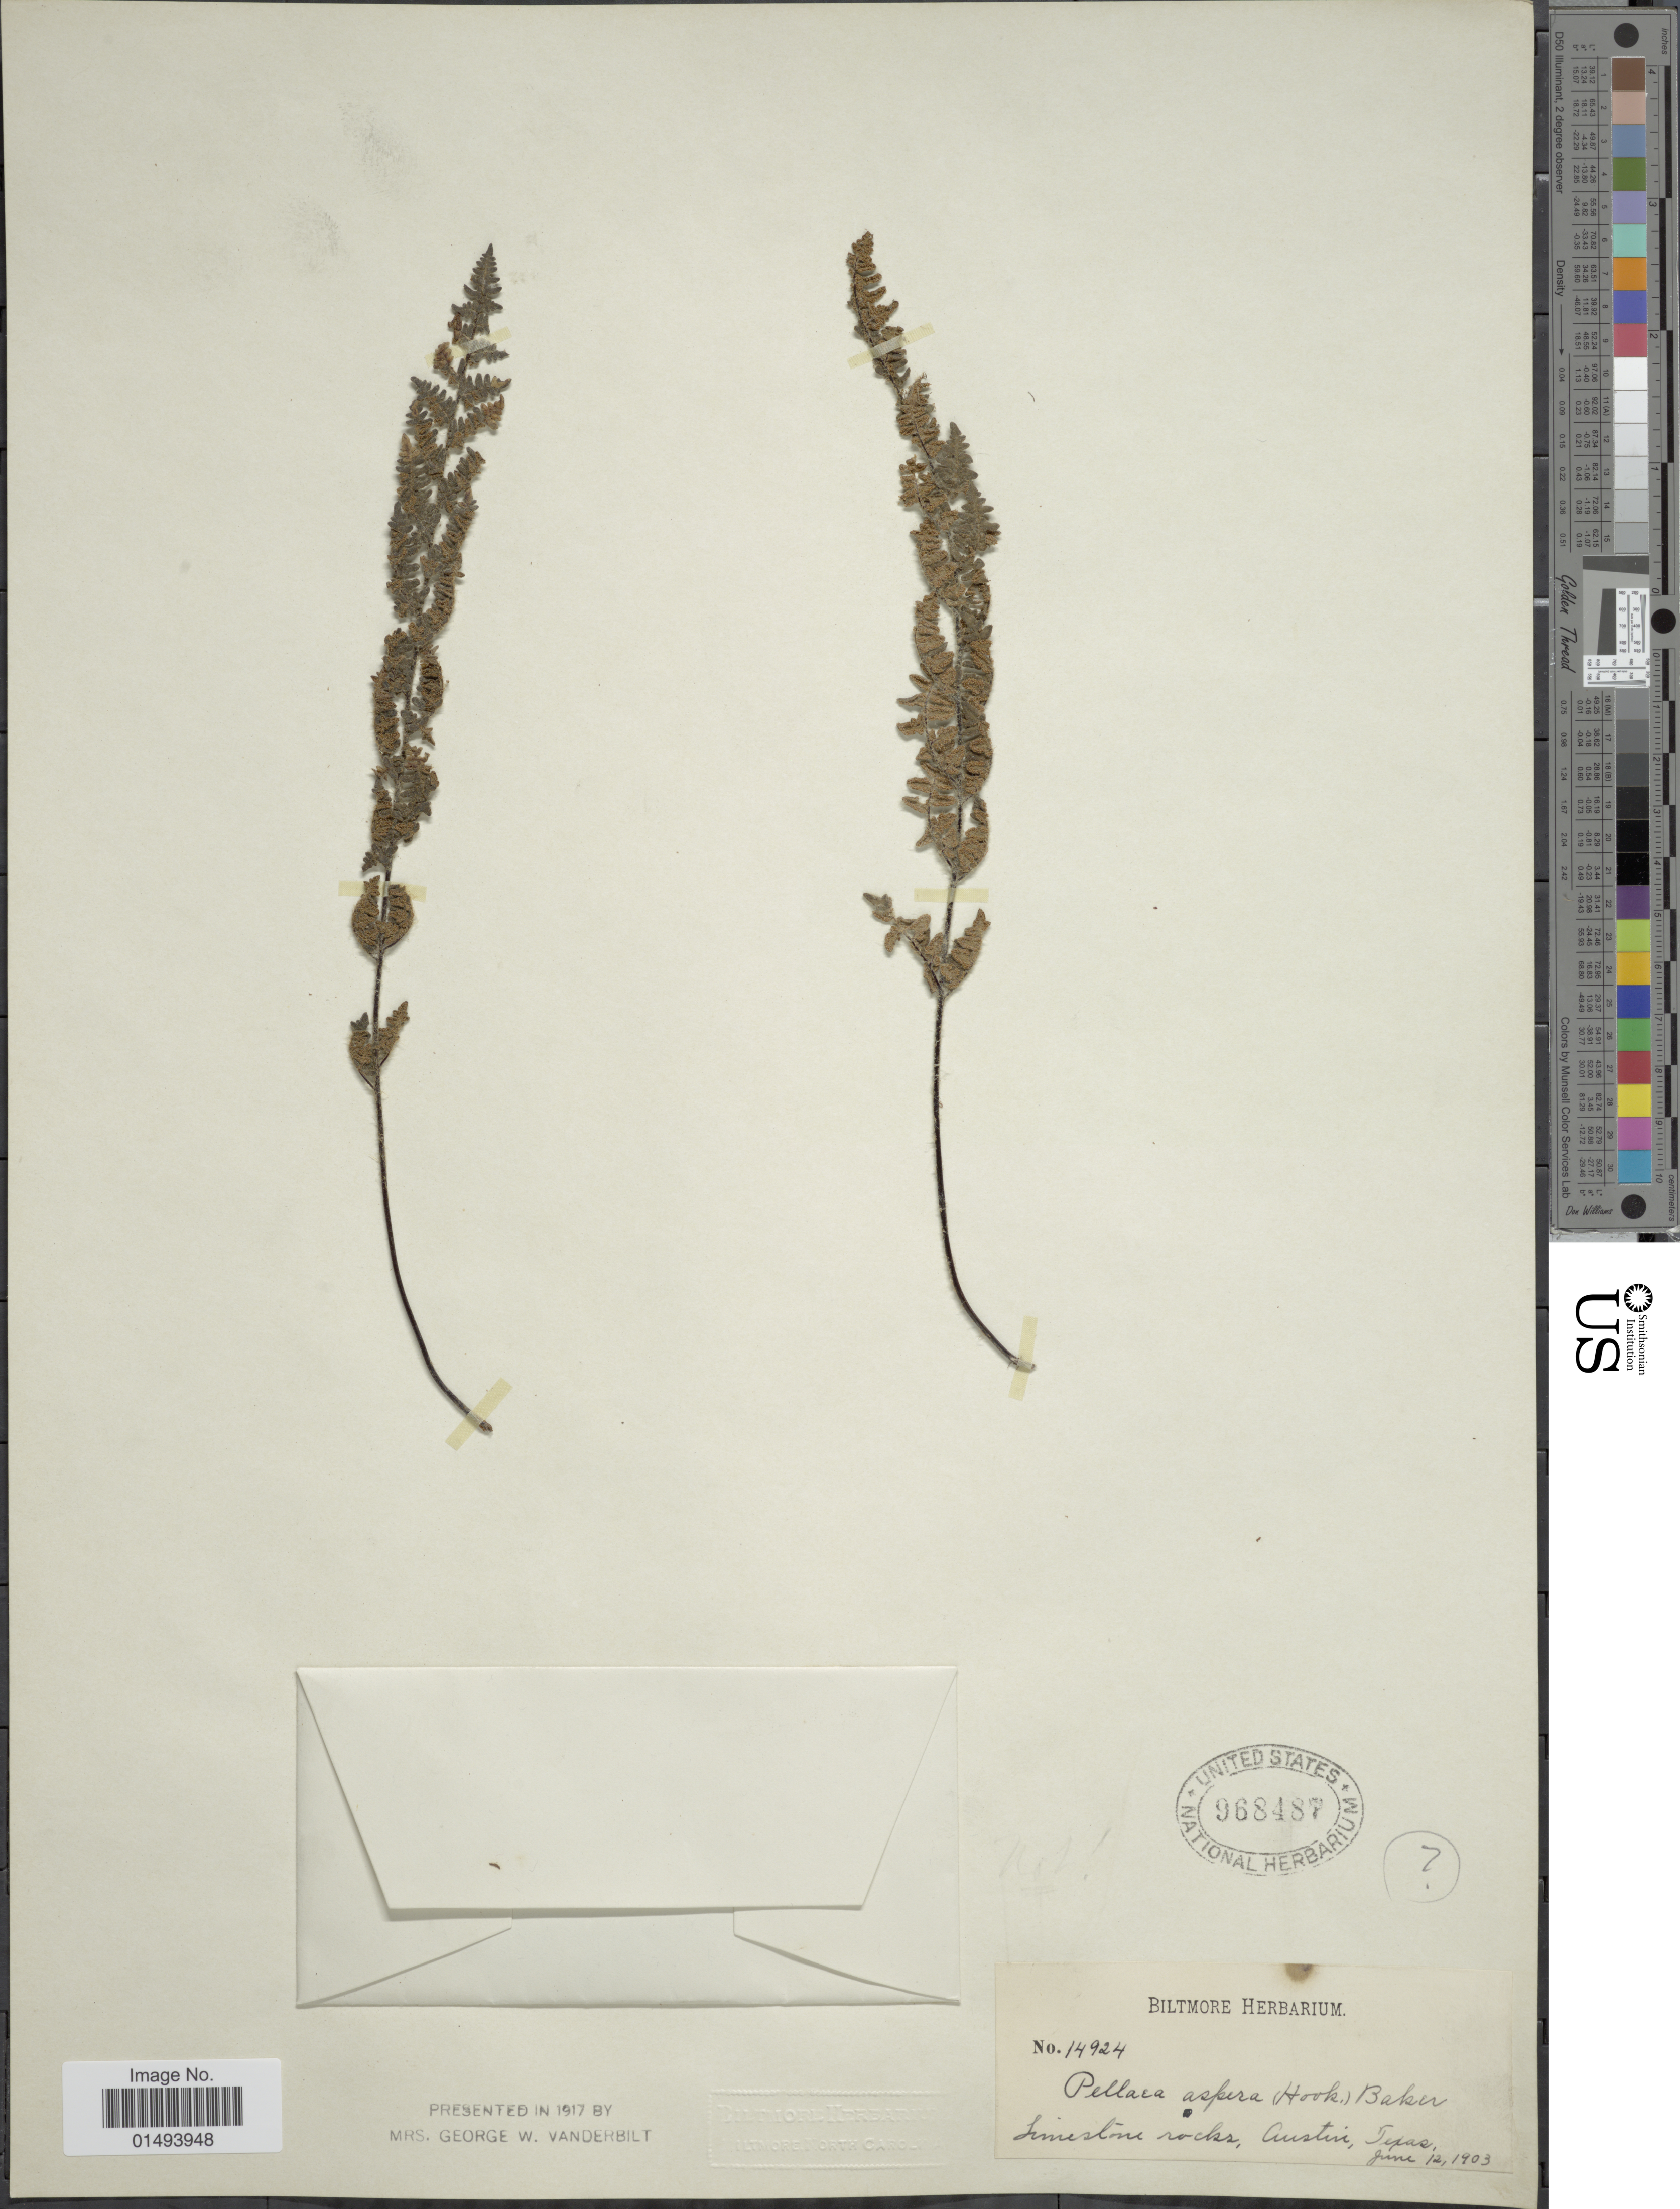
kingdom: Plantae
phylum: Tracheophyta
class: Polypodiopsida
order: Polypodiales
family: Pteridaceae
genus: Myriopteris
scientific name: Myriopteris scabra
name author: (C. Chr.) Grusz & Windham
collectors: ex herb. Biltmore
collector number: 14924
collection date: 1903-06-12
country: United States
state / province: Texas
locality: Limestone rocks, Austin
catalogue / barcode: US 968487